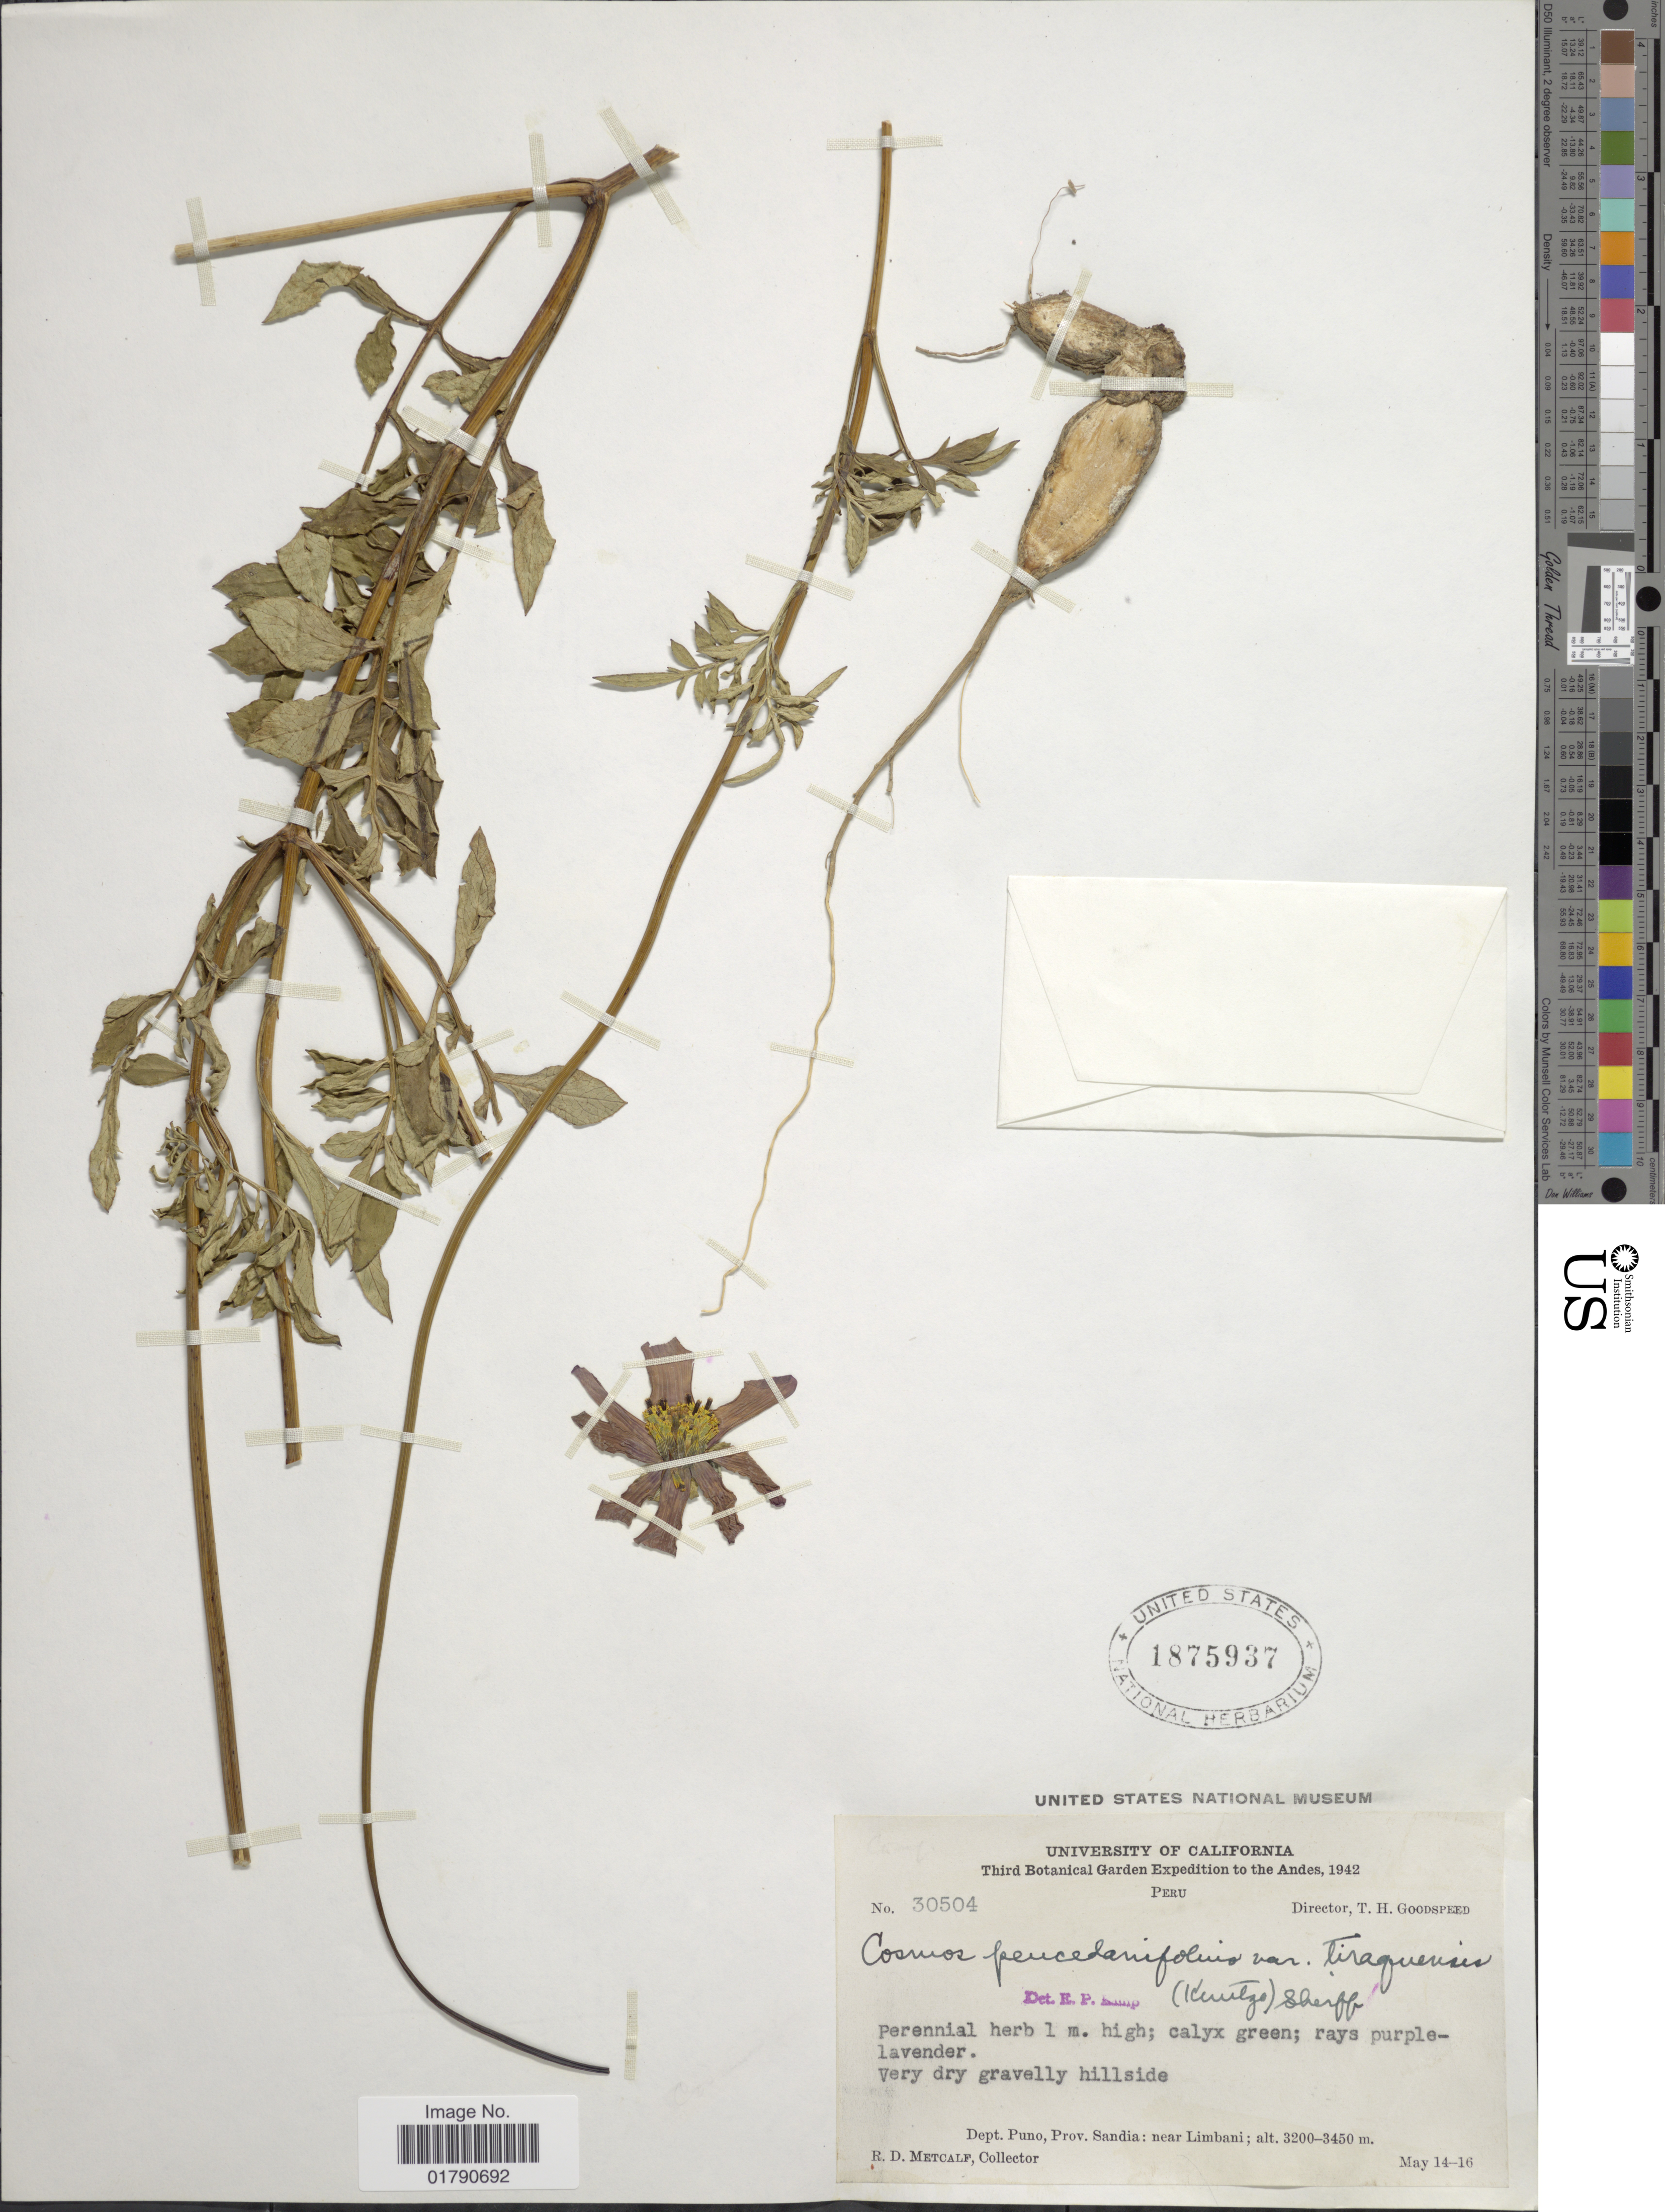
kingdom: Plantae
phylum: Tracheophyta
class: Magnoliopsida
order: Asterales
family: Asteraceae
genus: Cosmos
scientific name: Cosmos peucedanifolius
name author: Wedd.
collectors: R. D. Metcalf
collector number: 30504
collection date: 1942-05-14/1942-05-16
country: Peru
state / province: Puno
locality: Andes, Prov. Sandia, near Limbani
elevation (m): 3200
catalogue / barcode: US 1875937